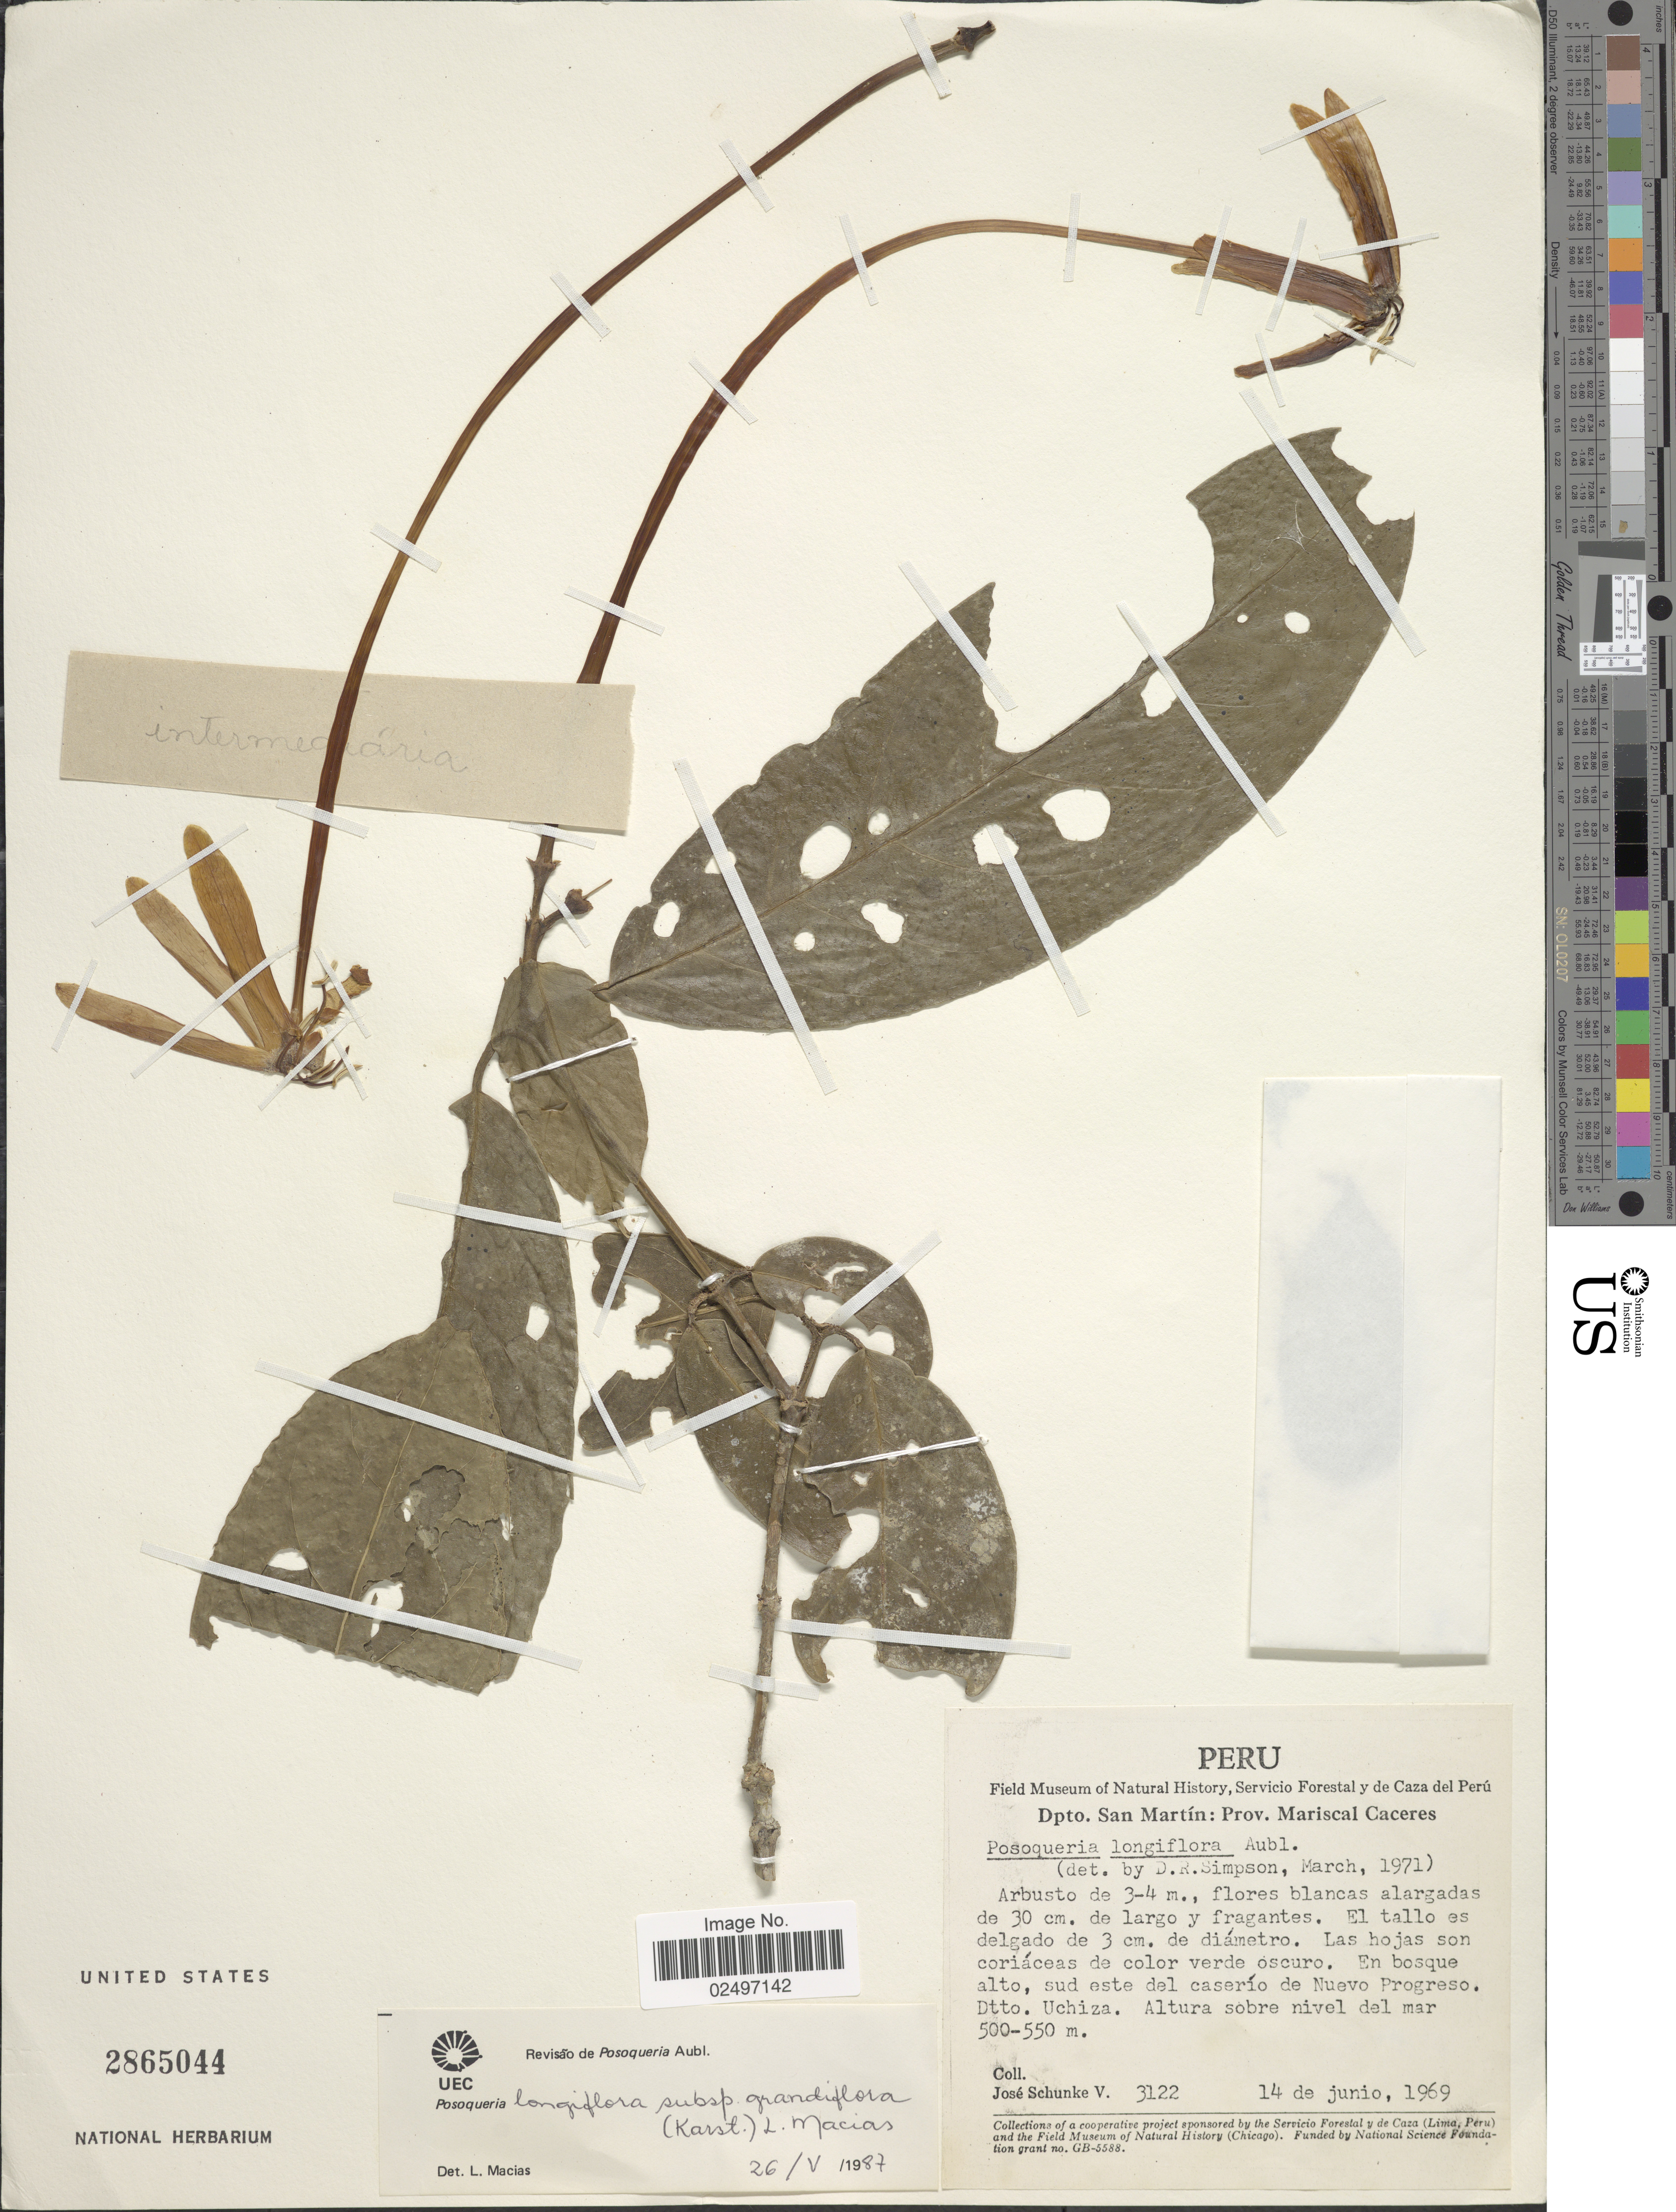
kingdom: Plantae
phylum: Tracheophyta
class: Magnoliopsida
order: Gentianales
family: Rubiaceae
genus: Posoqueria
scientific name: Posoqueria longiflora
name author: Aubl.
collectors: J. Schunke Vigo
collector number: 3122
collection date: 1969-06-14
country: Peru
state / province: San Martín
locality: Dpto San Martín: Prov. Mariscal Caceres. En bosque alto, sud este del caserío de Nuevo Progreso. Dtto Uchiza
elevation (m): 500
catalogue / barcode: US 2865044